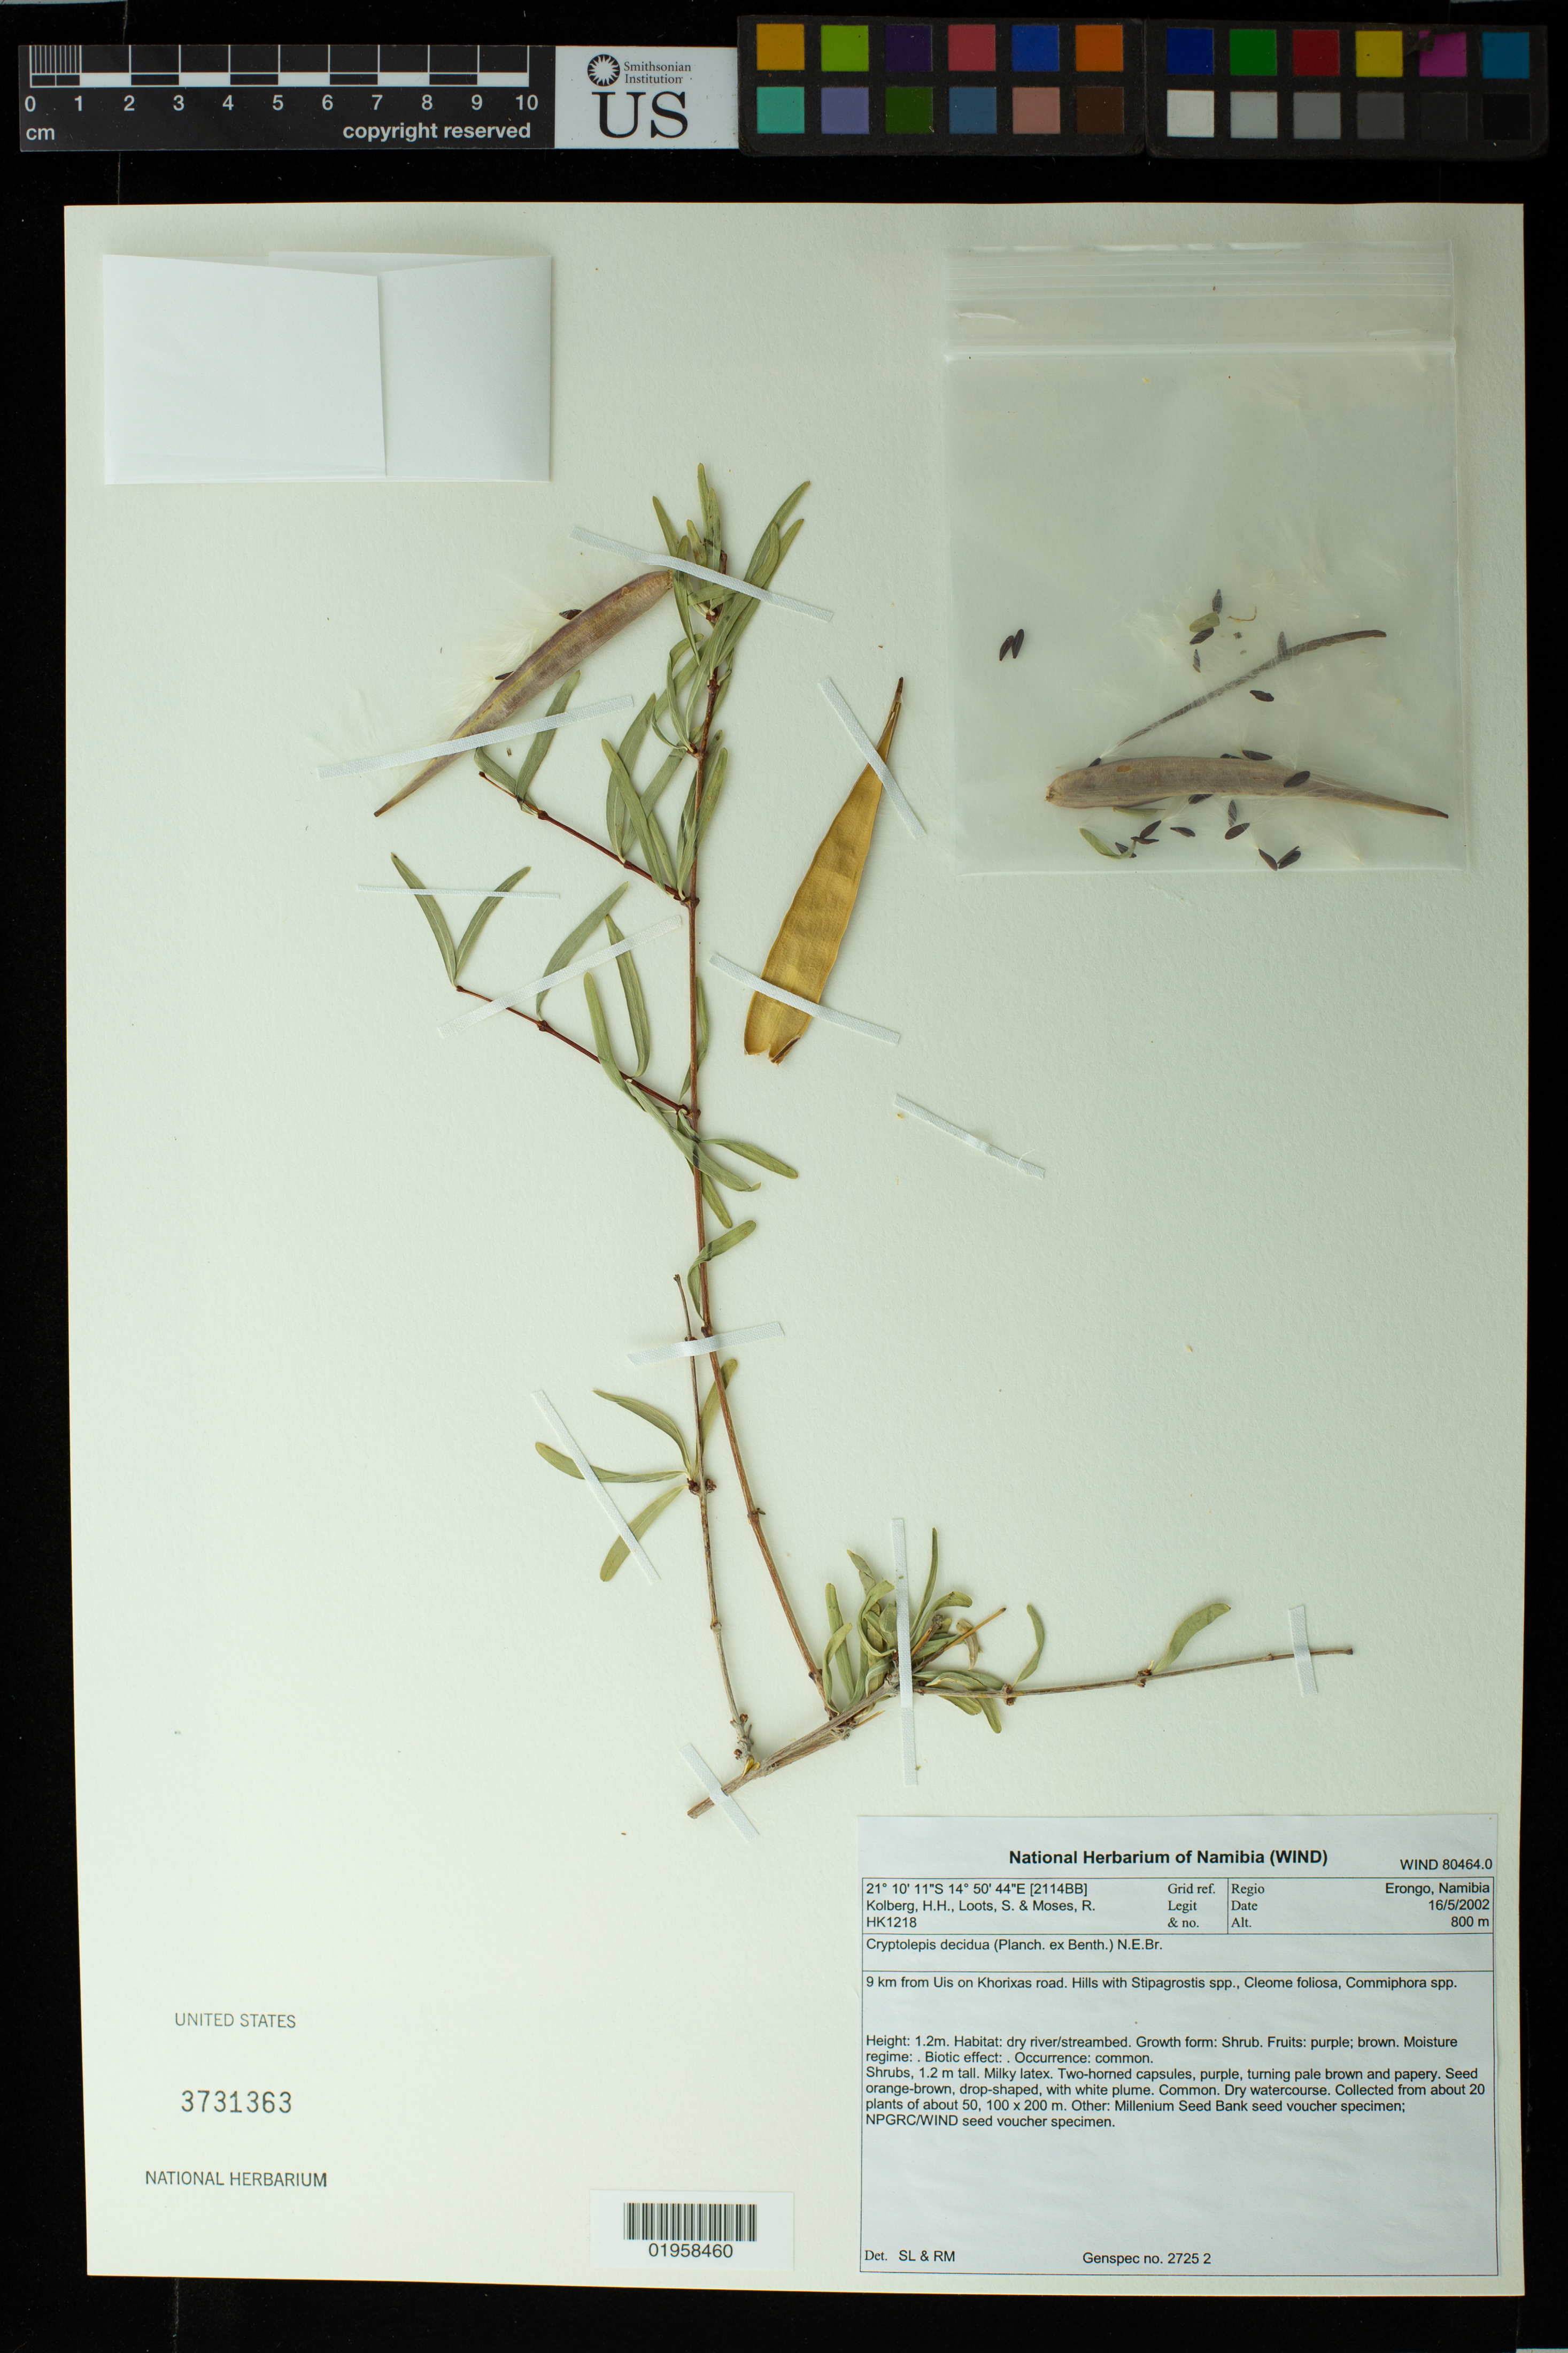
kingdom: Plantae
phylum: Tracheophyta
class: Magnoliopsida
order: Gentianales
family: Apocynaceae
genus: Cryptolepis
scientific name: Cryptolepis decidua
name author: (Planch. ex Benth.) N.E. Br.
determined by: Loots, S.; Moses, R.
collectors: H. H. Kolberg, S. Loots & R. Moses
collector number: HK1218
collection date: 2002-05-16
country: Namibia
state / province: Erongo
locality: Uis, 9 km from, on Khorixas Road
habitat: Dry river/streambed. Hills with Stipagrostis spp., Cleome foliosa, Commiphora spp.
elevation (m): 800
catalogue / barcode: US 3731363